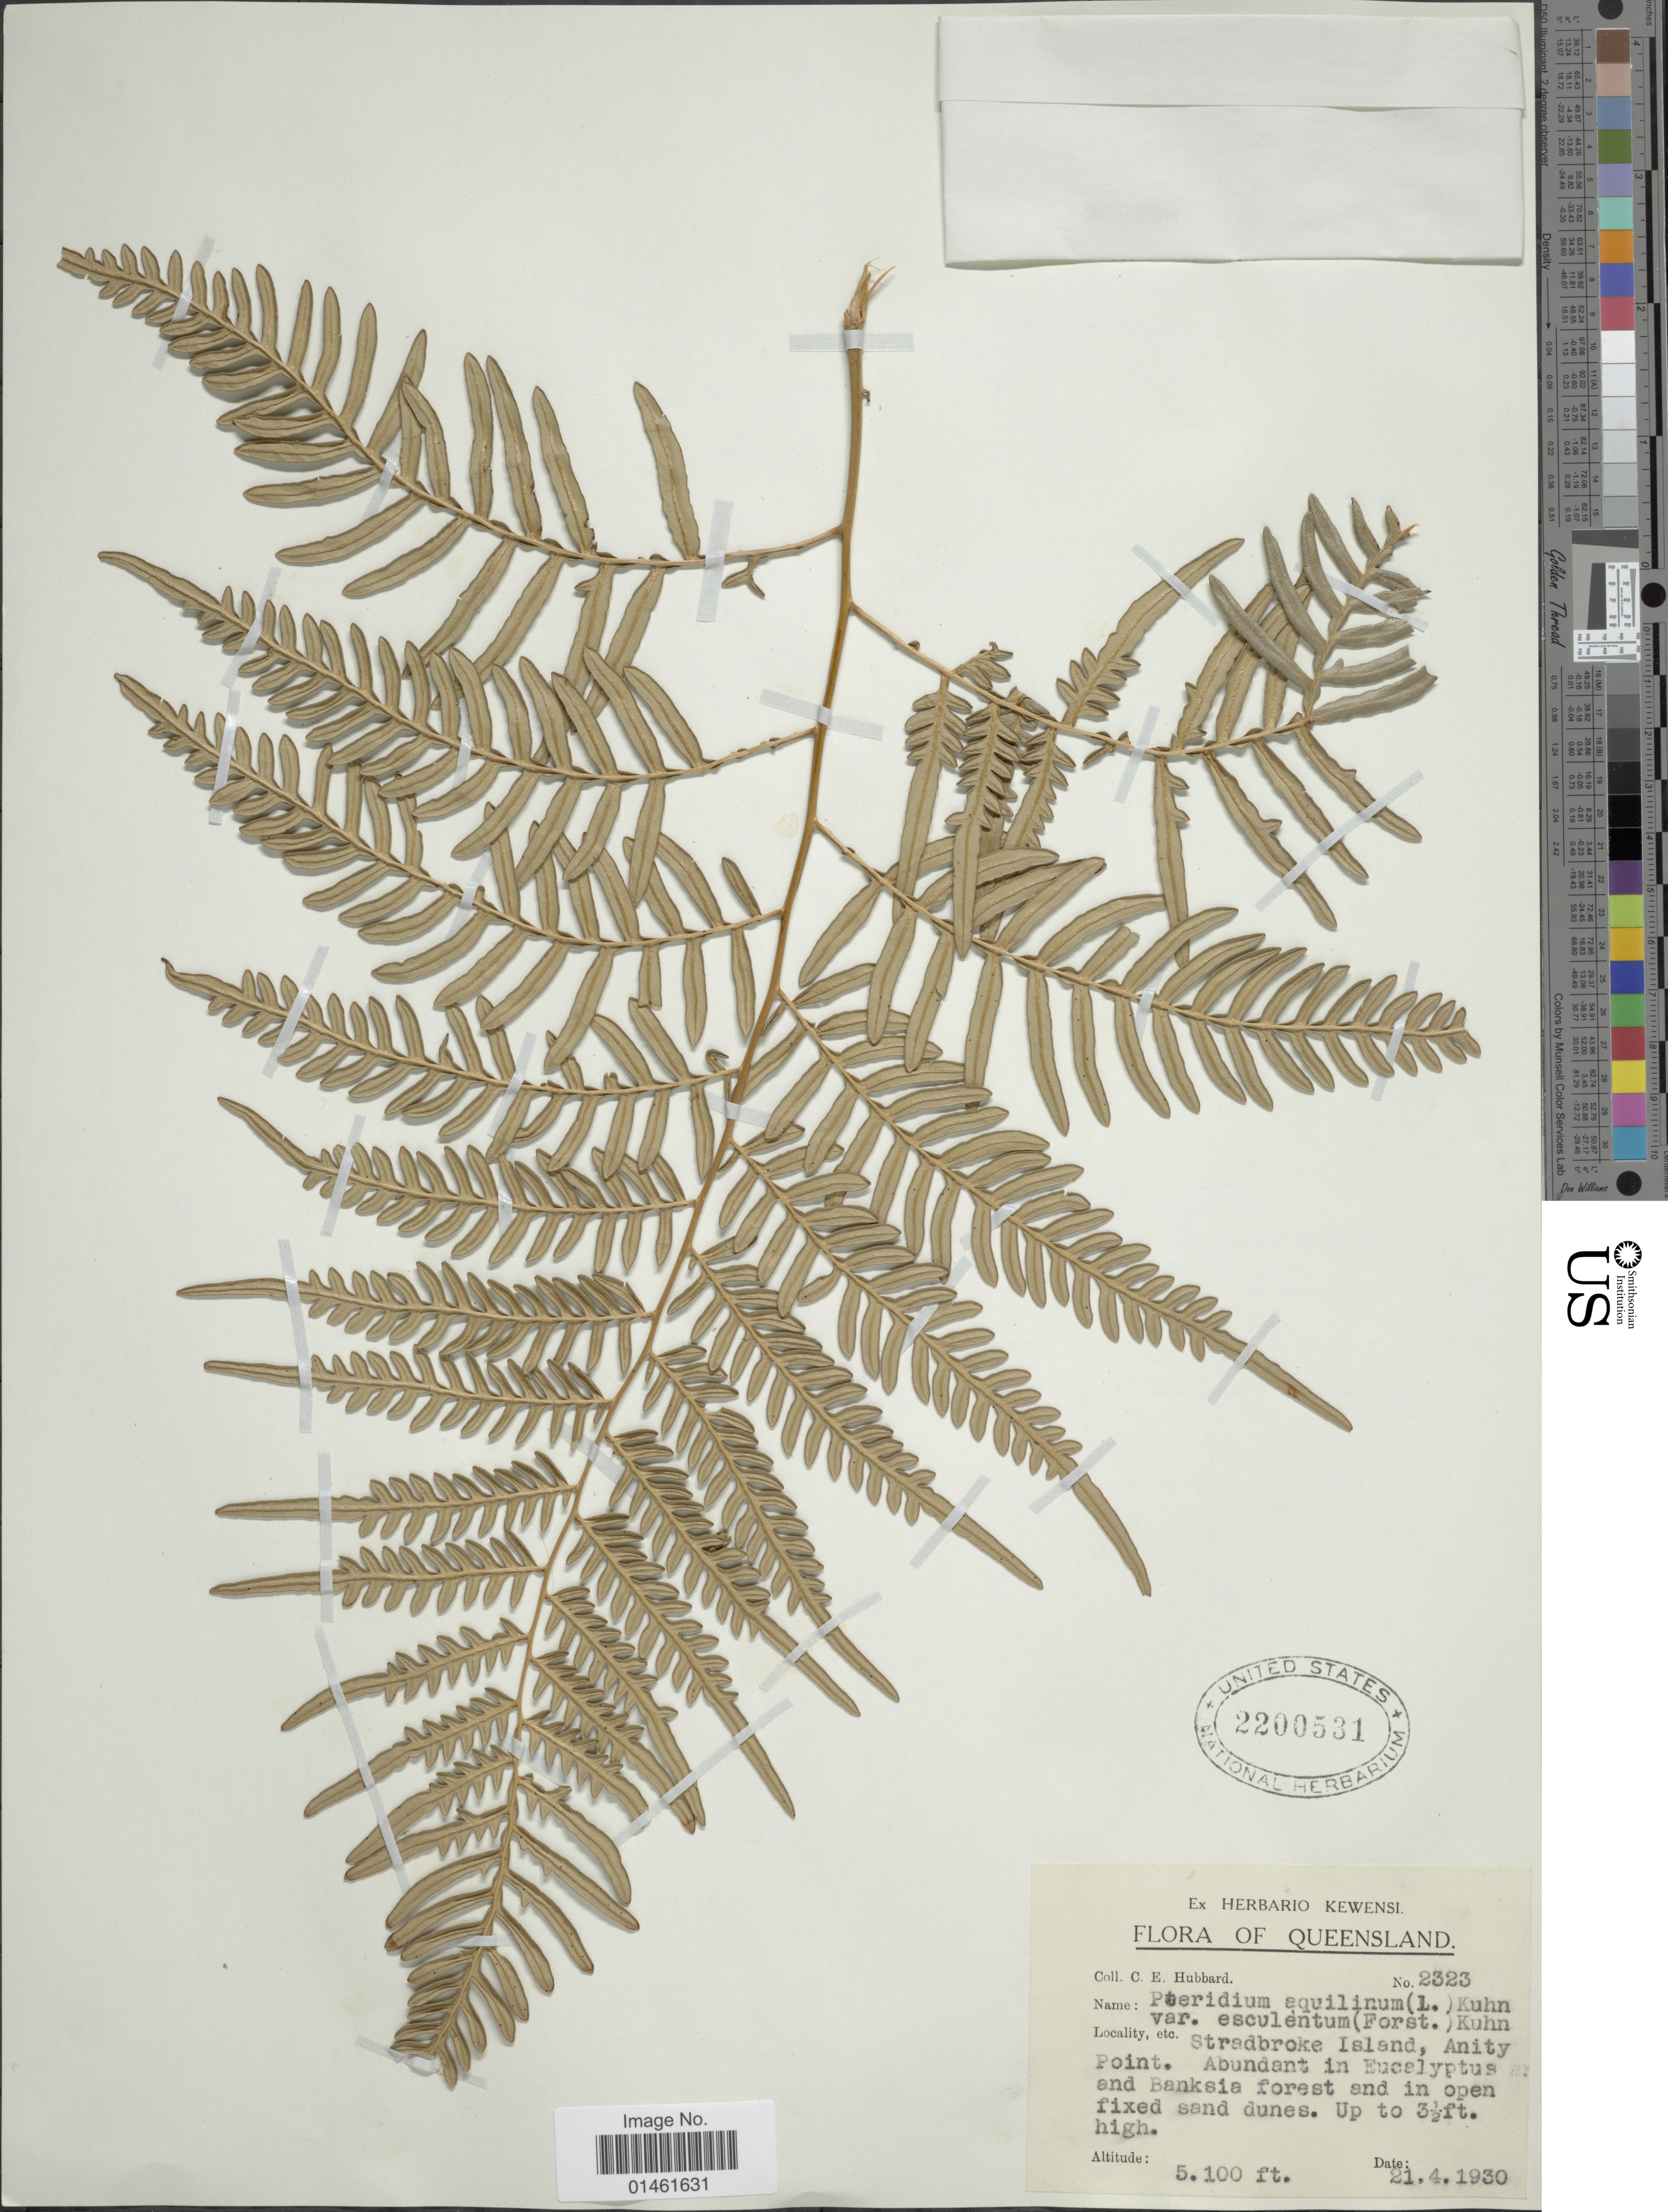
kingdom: Plantae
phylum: Tracheophyta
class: Polypodiopsida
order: Polypodiales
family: Dennstaedtiaceae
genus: Pteridium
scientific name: Pteridium esculentum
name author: (G. Forst.) Cockayne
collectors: C. E. Hubbard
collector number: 2323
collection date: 1930-04-21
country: Australia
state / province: Queensland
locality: Queensland, Stradbroke Island, Anity Point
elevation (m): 1554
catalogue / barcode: US 2200531